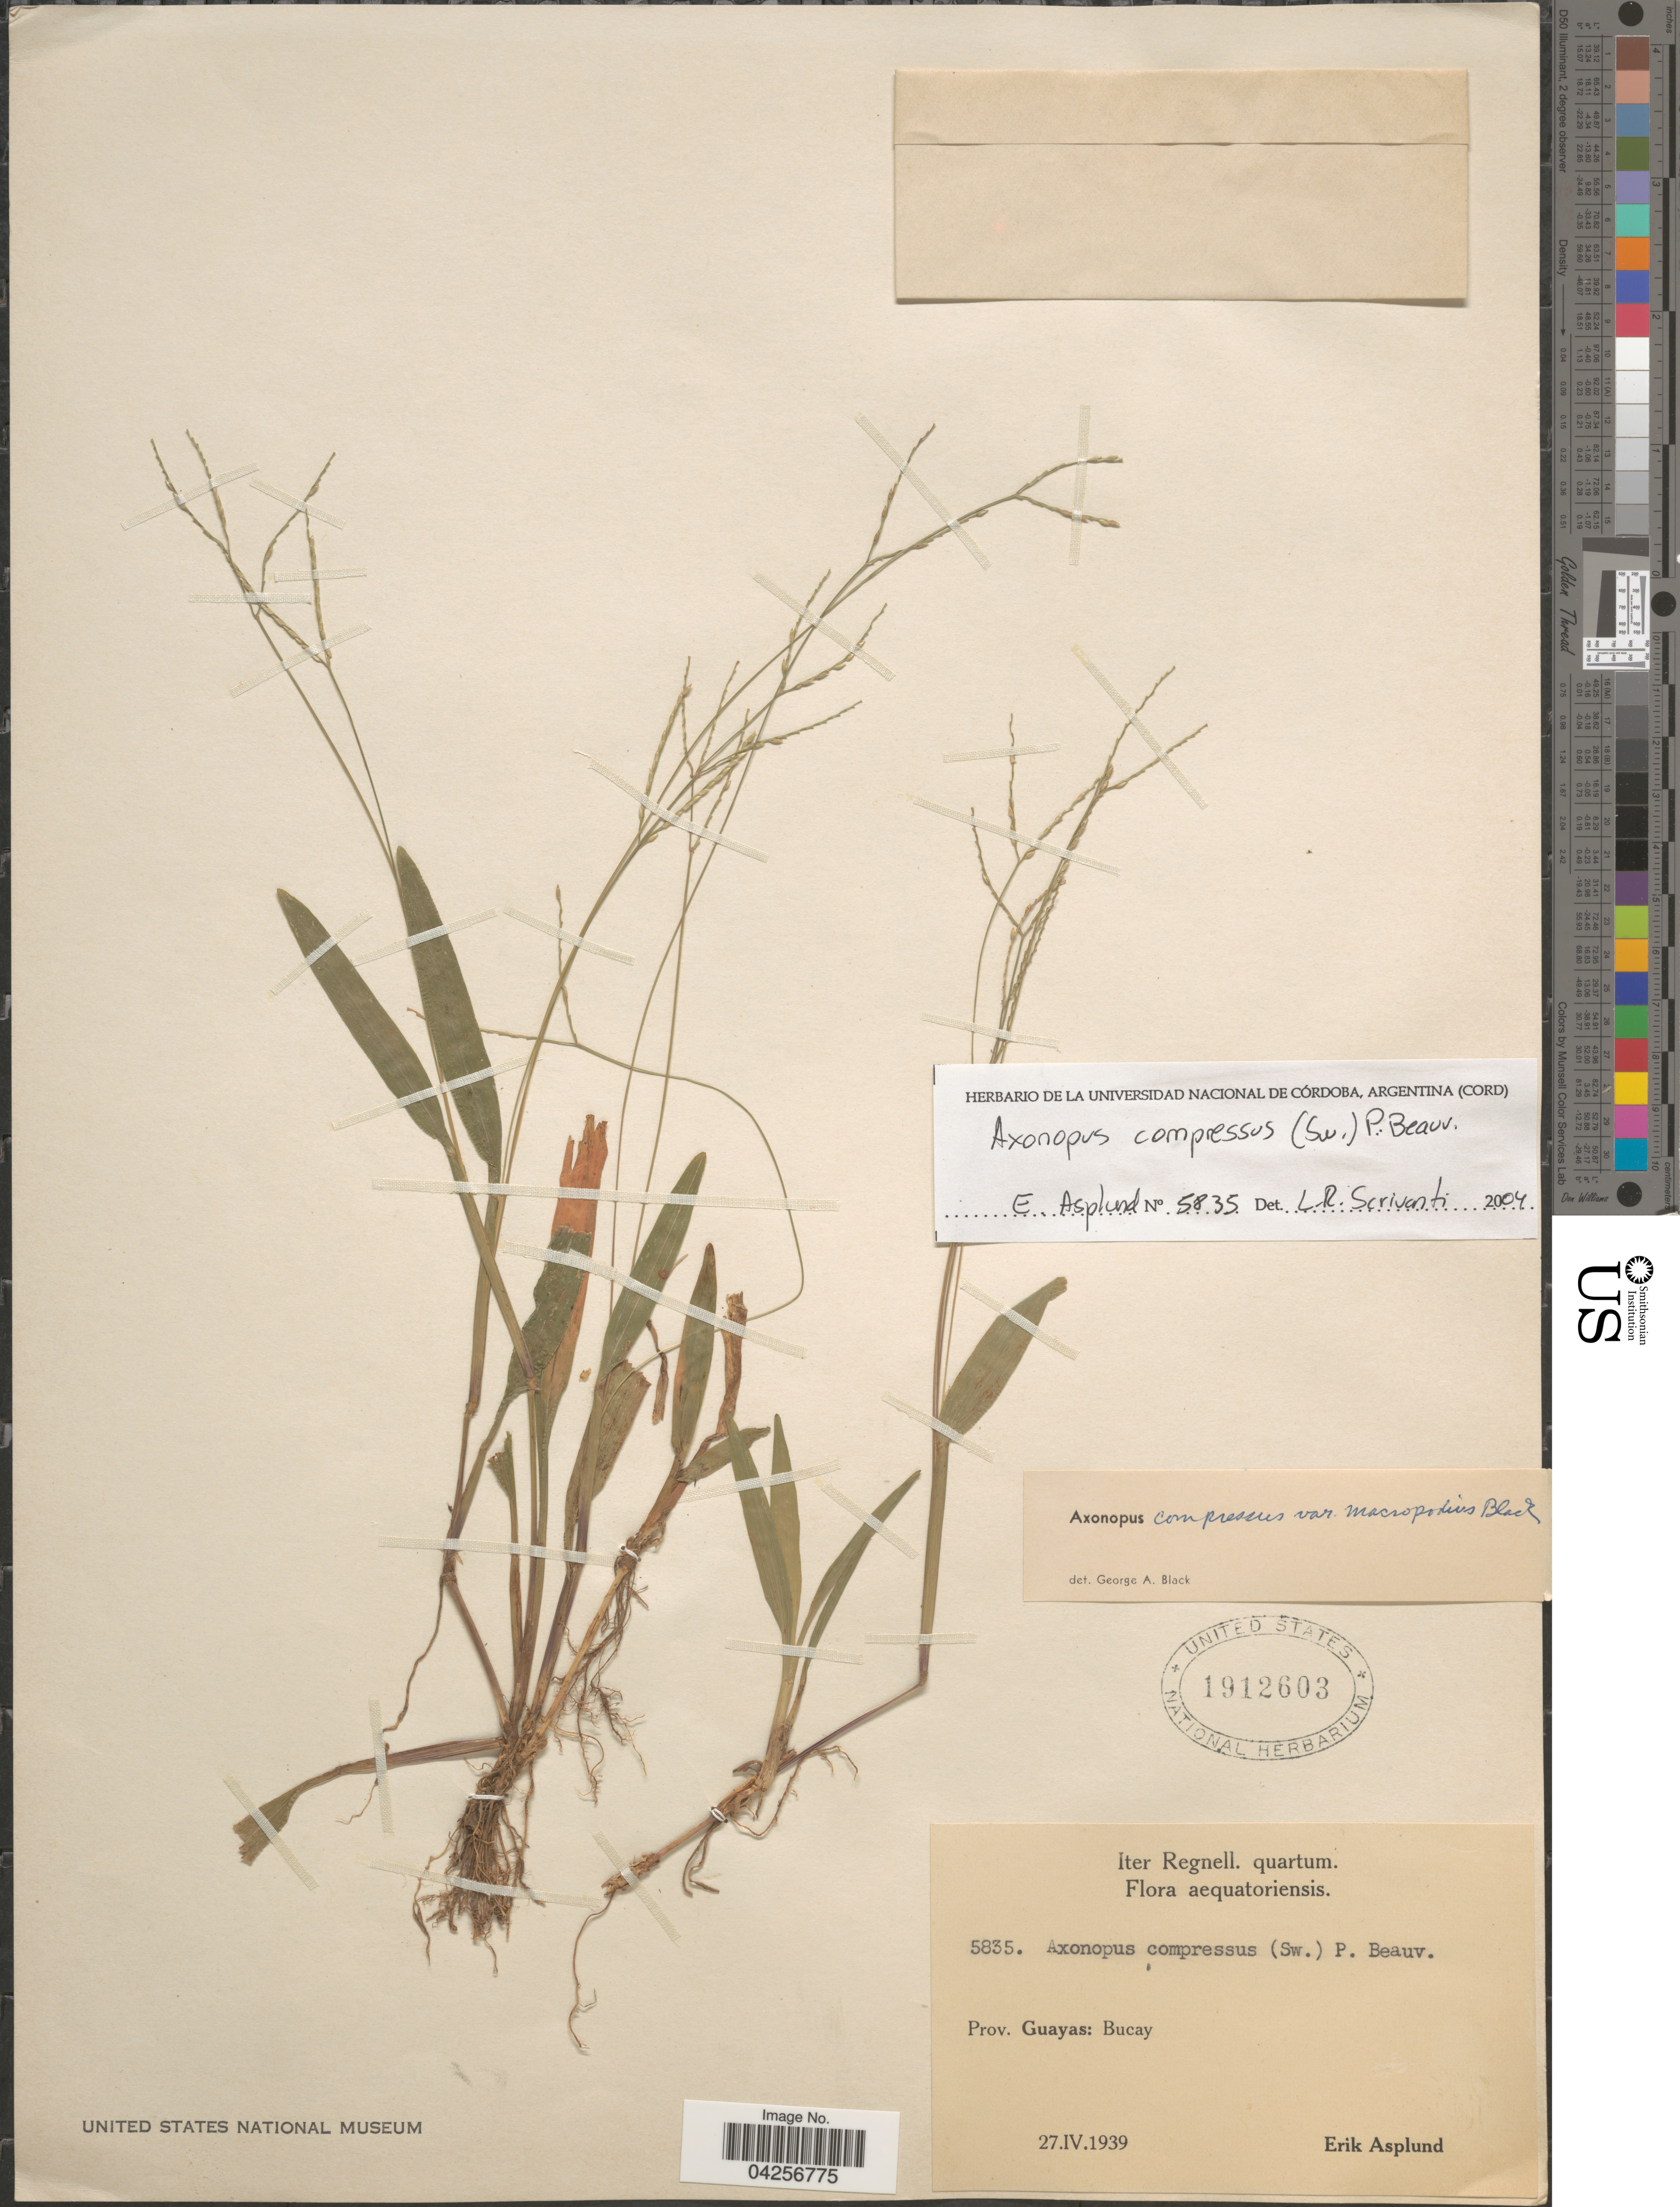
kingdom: Plantae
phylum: Tracheophyta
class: Liliopsida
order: Poales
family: Poaceae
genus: Axonopus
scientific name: Axonopus compressus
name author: (Sw.) P. Beauv.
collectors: E. Asplund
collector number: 5835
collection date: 1939-04-27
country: Ecuador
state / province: Guayas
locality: Iter Regnell. quartum. Bucay.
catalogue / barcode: US 1912603